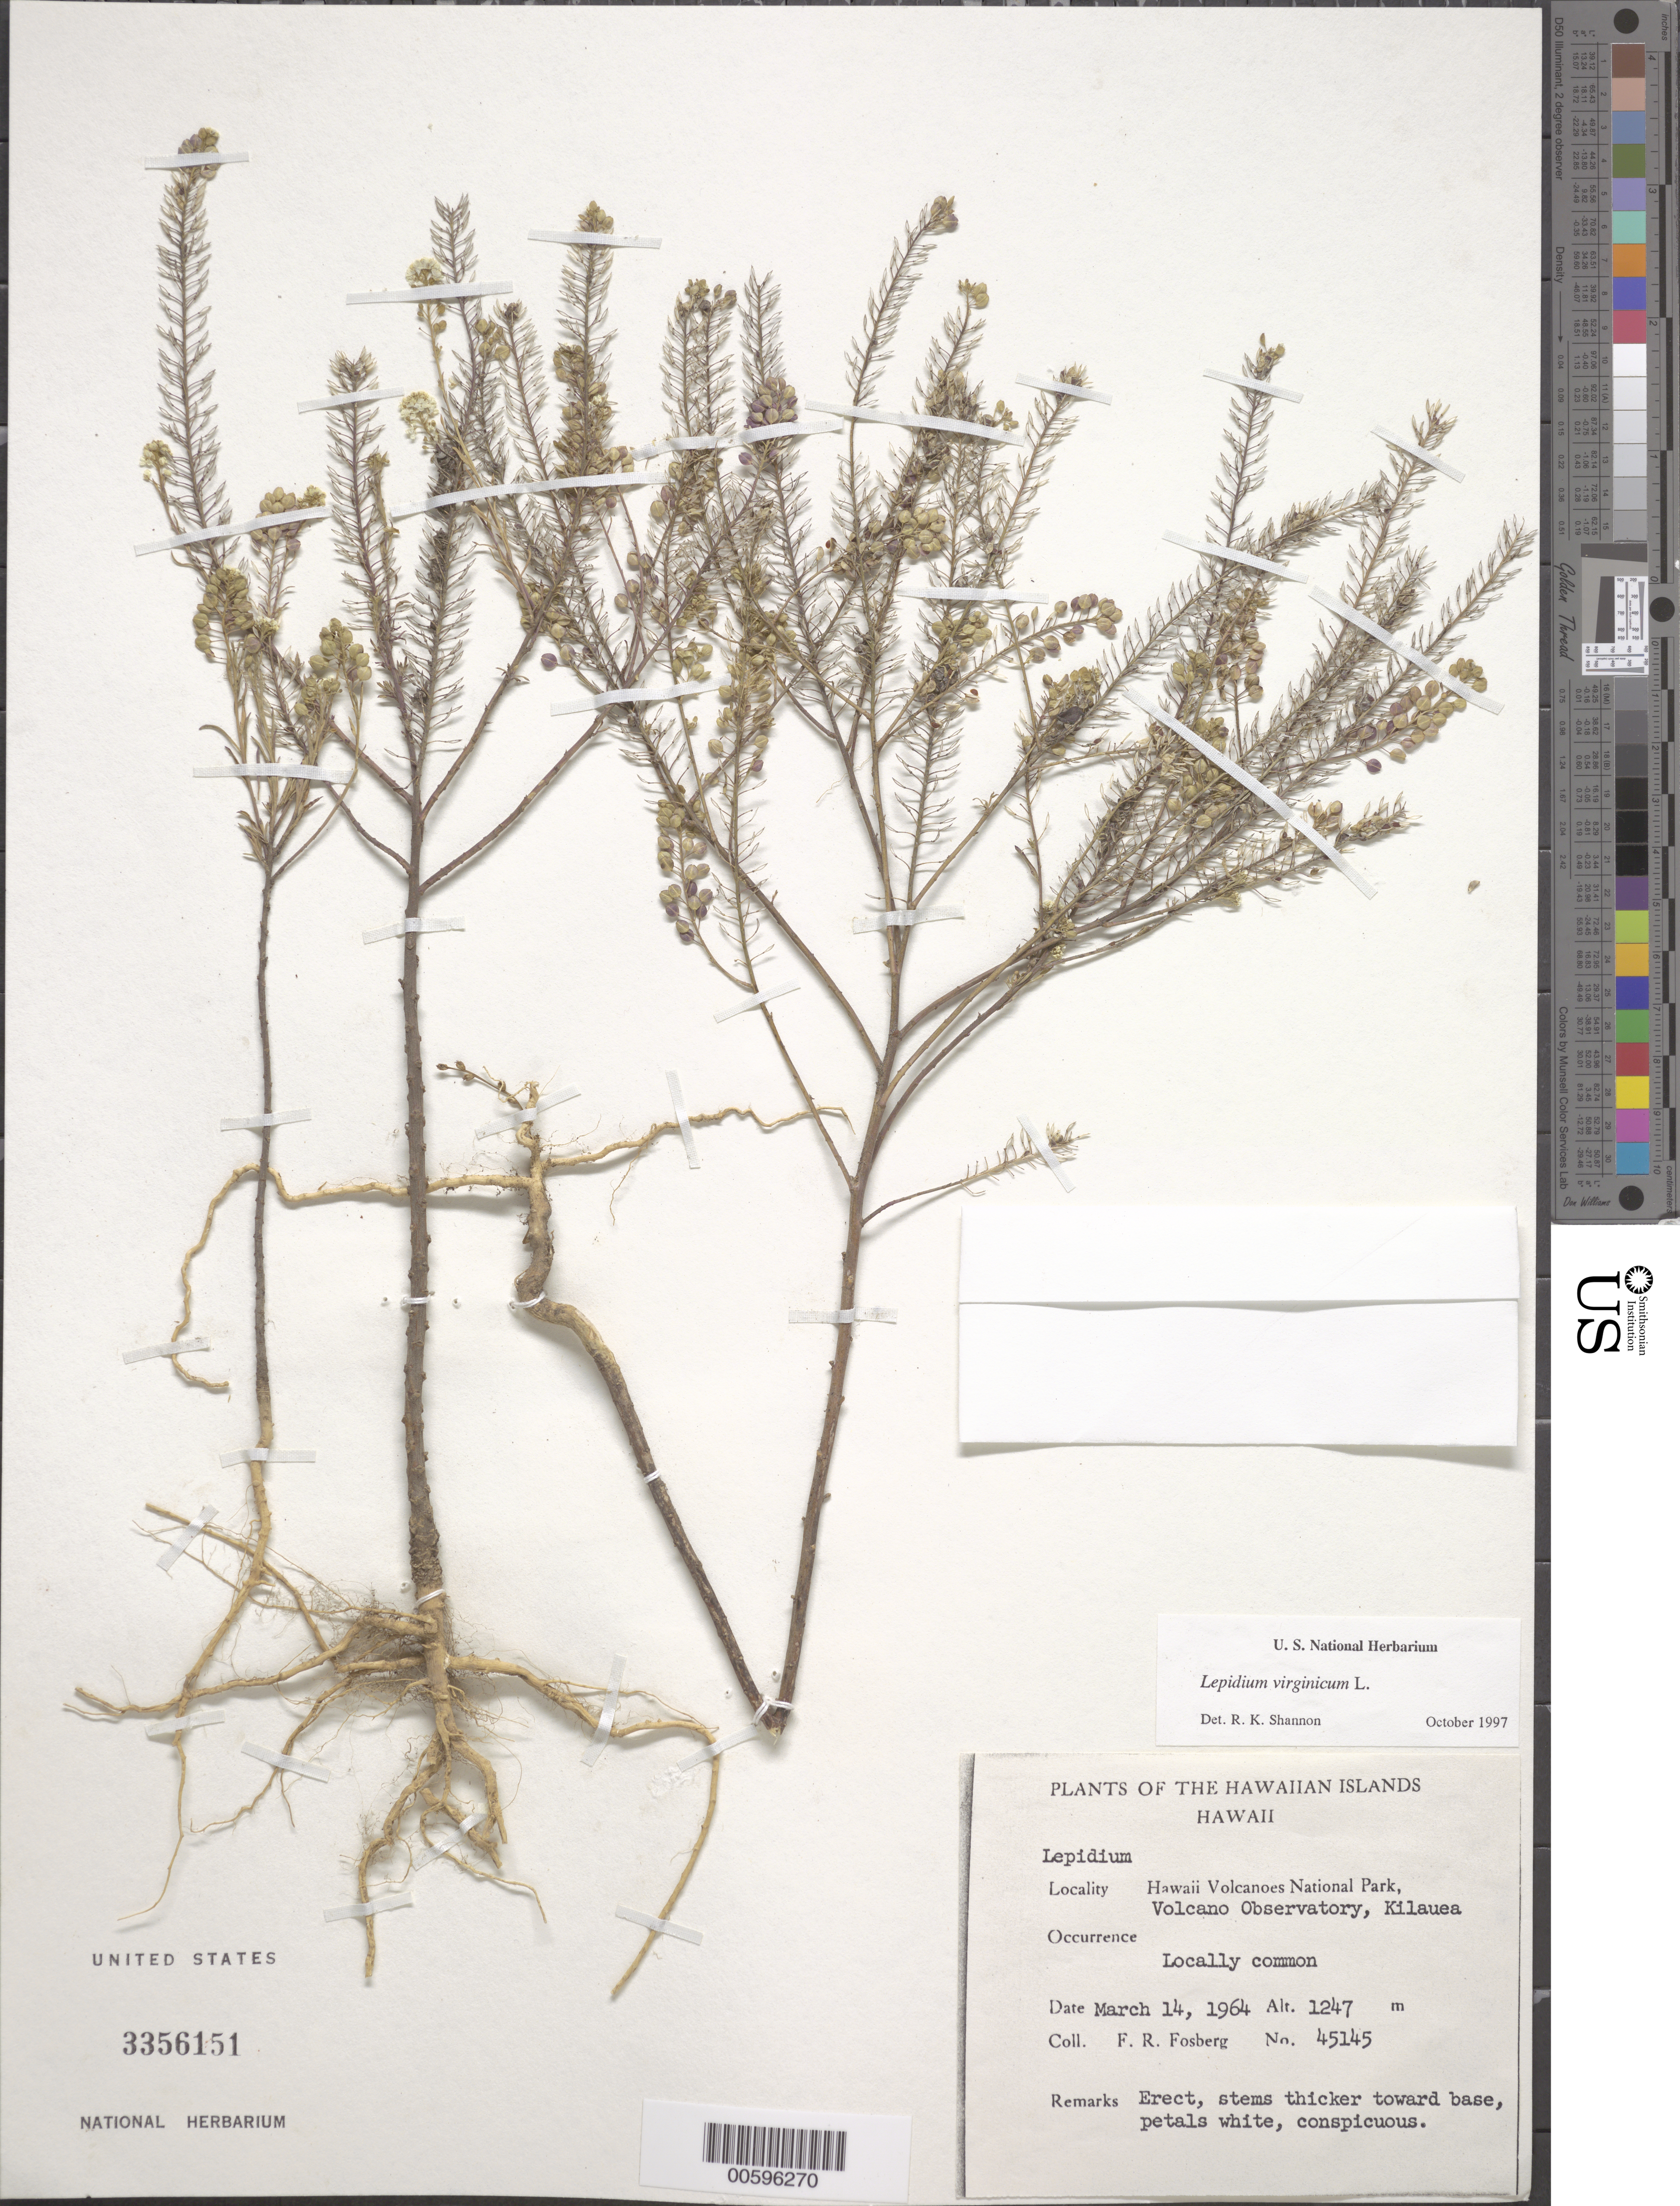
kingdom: Plantae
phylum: Tracheophyta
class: Magnoliopsida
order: Brassicales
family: Brassicaceae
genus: Lepidium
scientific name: Lepidium virginicum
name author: L.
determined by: Shannon, R. K., (UNITED STATES)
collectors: F. R. Fosberg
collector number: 45145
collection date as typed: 14 Mar 1964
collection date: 1964-03-14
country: United States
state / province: Hawaii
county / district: Hawaii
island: Hawaii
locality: Hawaii Volcanoes National Park, Volcano Observatory, Kilauea.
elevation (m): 1247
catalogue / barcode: US 3356151